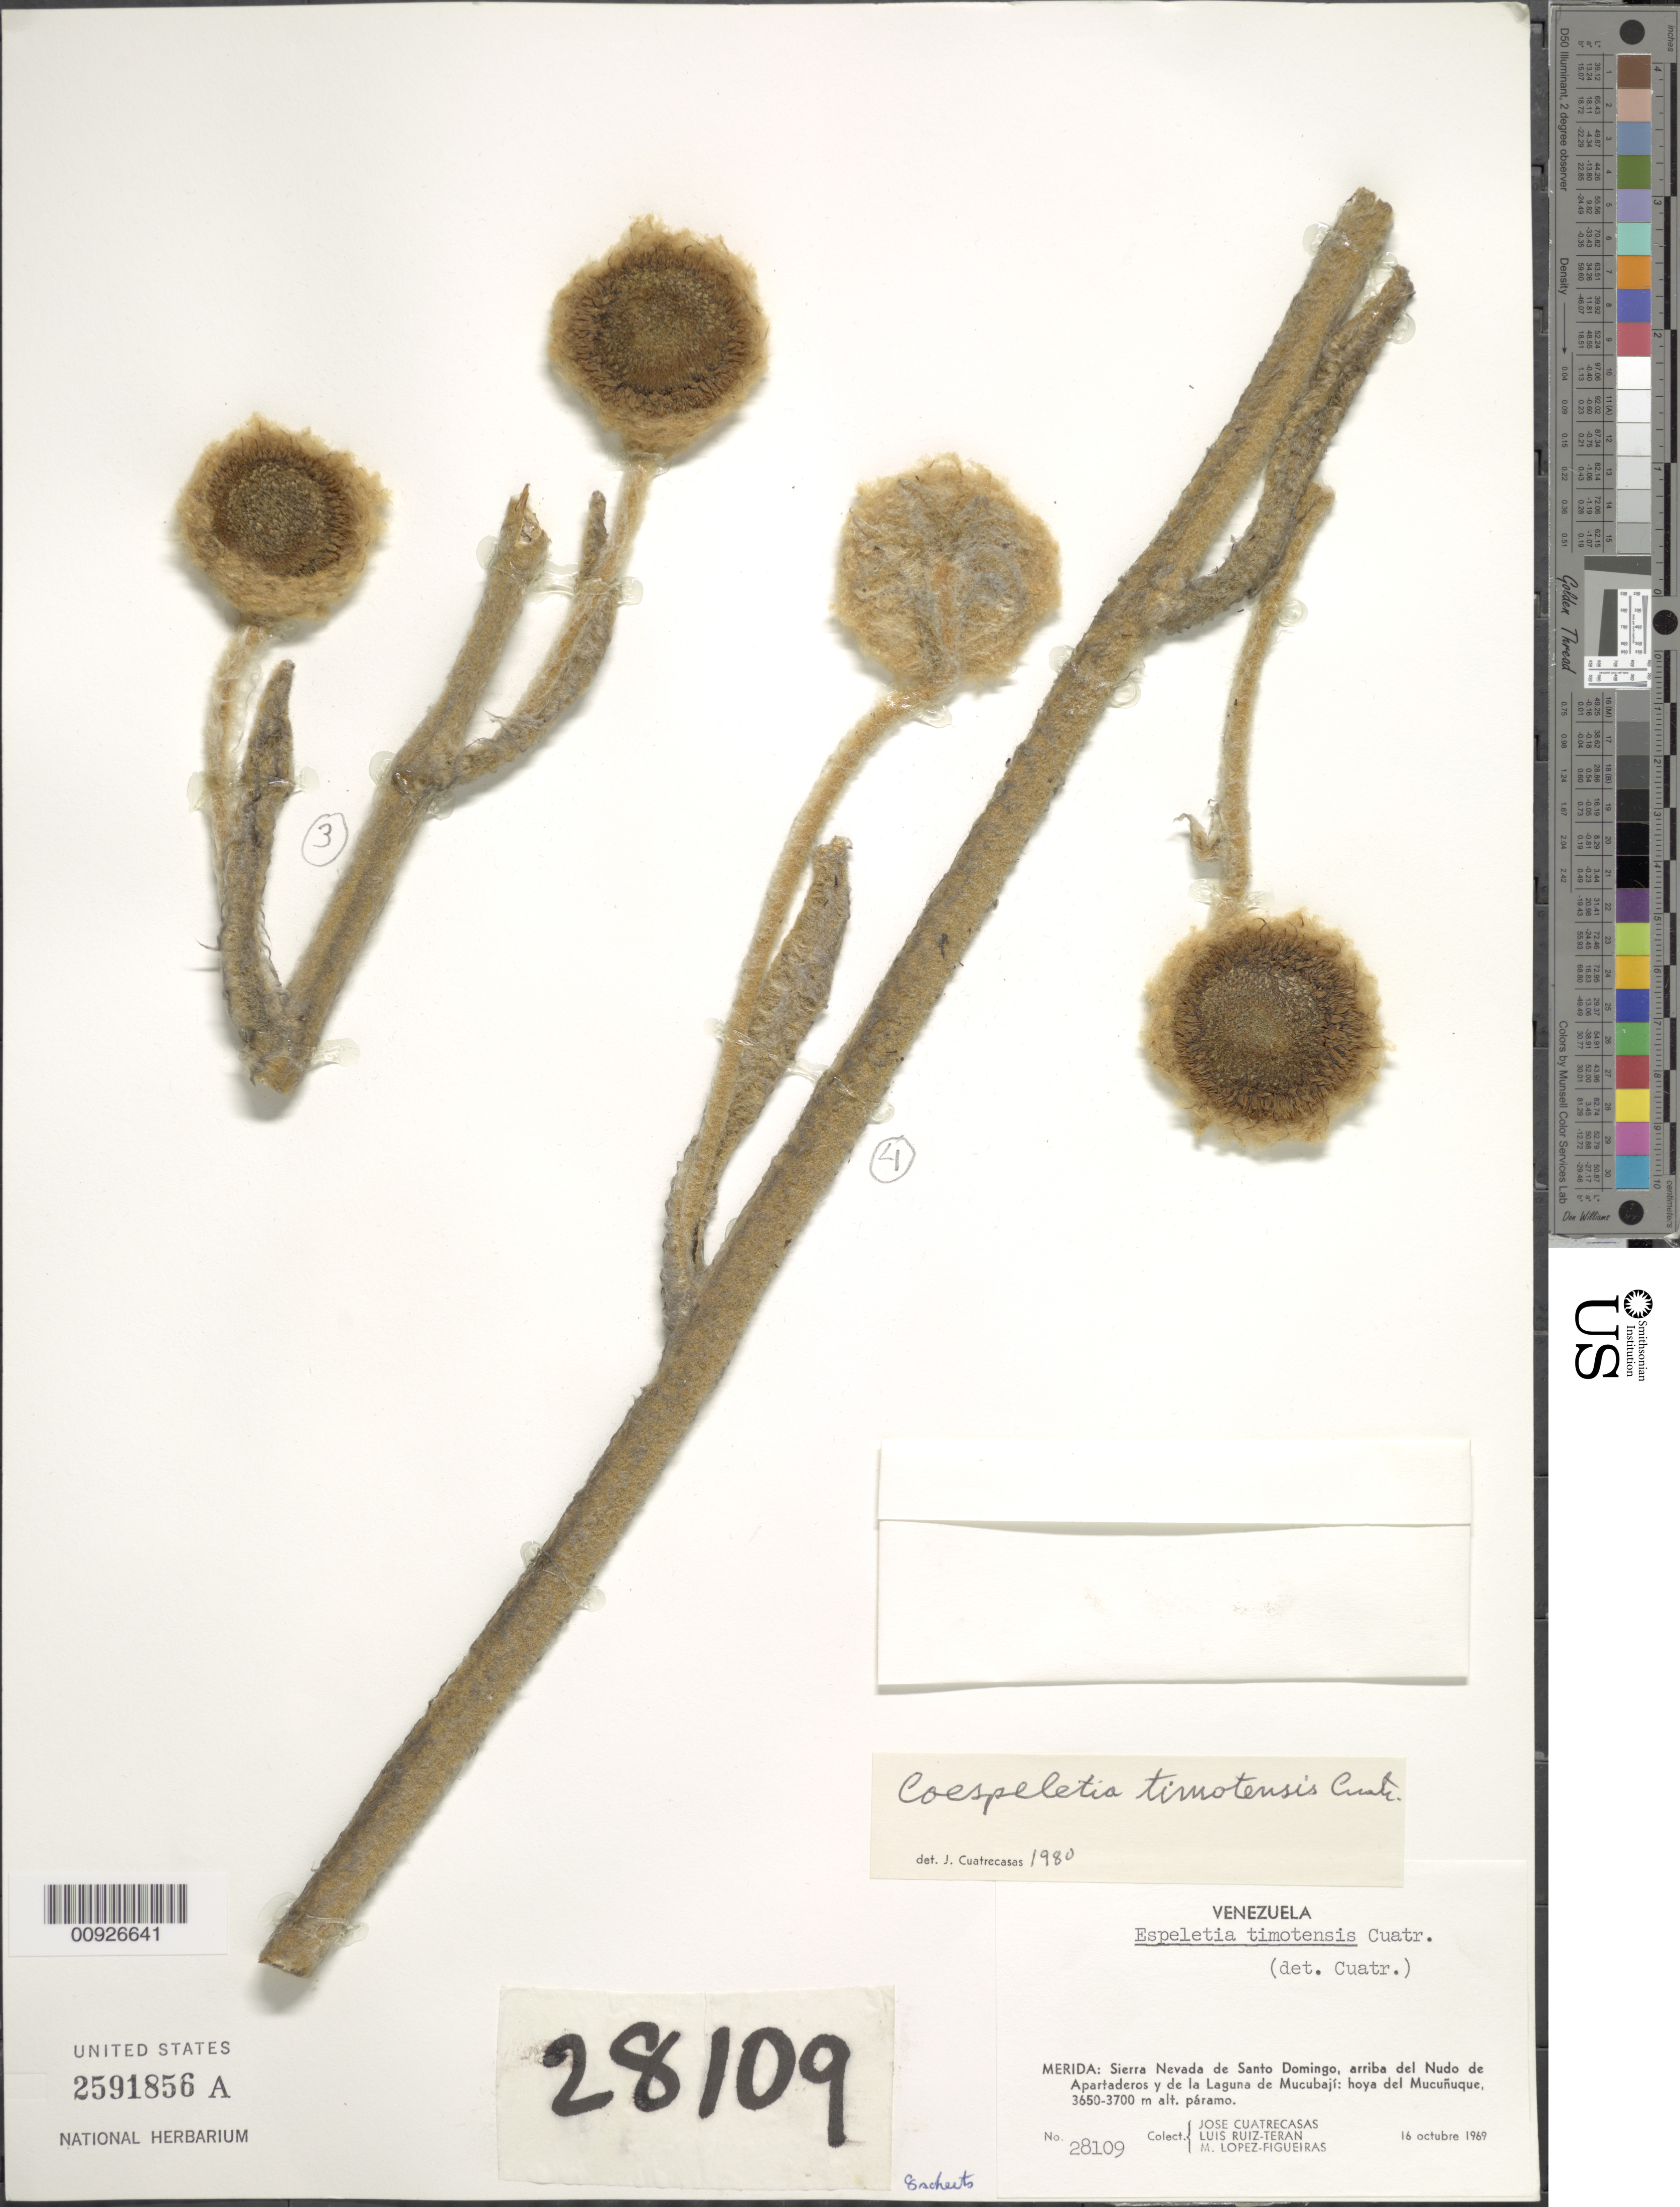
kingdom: Plantae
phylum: Tracheophyta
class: Magnoliopsida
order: Asterales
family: Asteraceae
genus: Coespeletia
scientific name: Coespeletia timotensis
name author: (Cuatrec.) Cuatrec.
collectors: J. Cuatrecasas, L. E. Ruíz-Terán & M. López Figueiras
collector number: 28109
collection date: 1969-10-16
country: Venezuela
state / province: Mérida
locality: Sierra Nevada de Santo Domingo, arriba del Nudo de Apartaderos y de la Laguna de Mucubají: hoya del Mucuñuque.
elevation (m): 3650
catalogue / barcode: US 2591856A